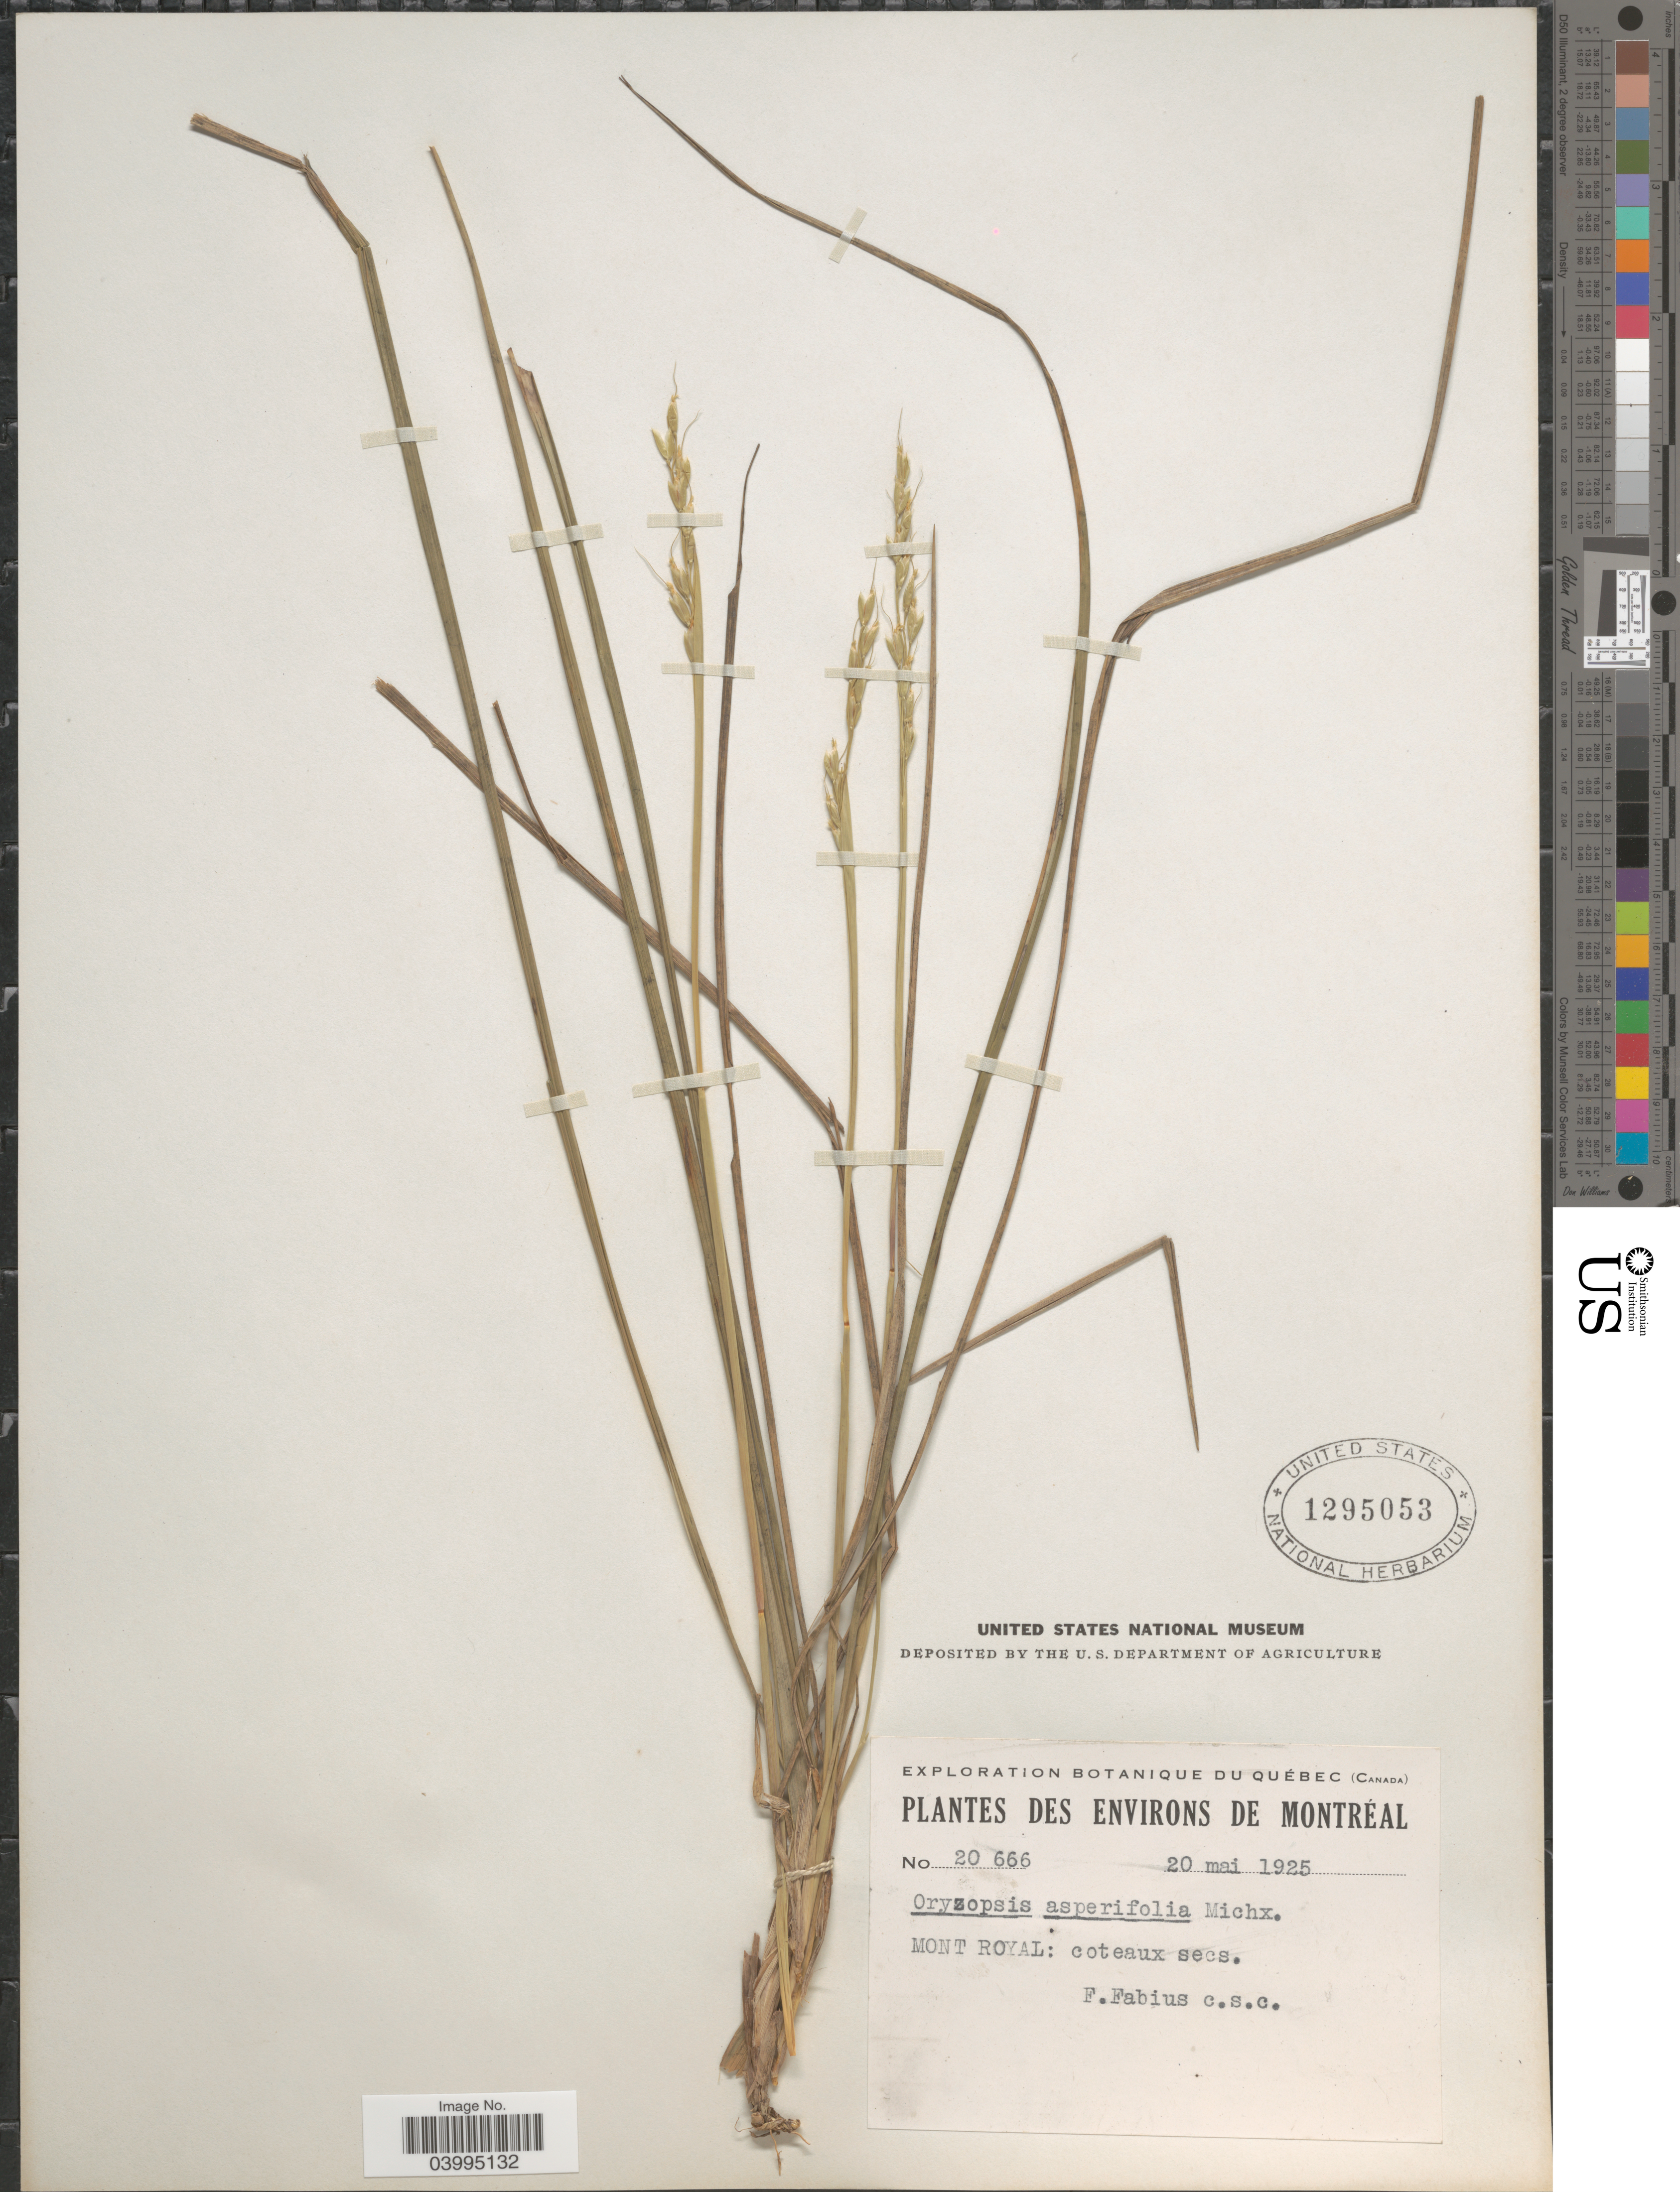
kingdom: Plantae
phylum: Tracheophyta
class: Liliopsida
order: Poales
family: Poaceae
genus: Oryzopsis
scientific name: Oryzopsis asperifolia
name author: Michx.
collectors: F. Fabius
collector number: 20666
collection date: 1925-05-20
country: Canada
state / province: Quebec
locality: Environs de Montréal. Mont Royal: coteaux secs.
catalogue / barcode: US 1295053